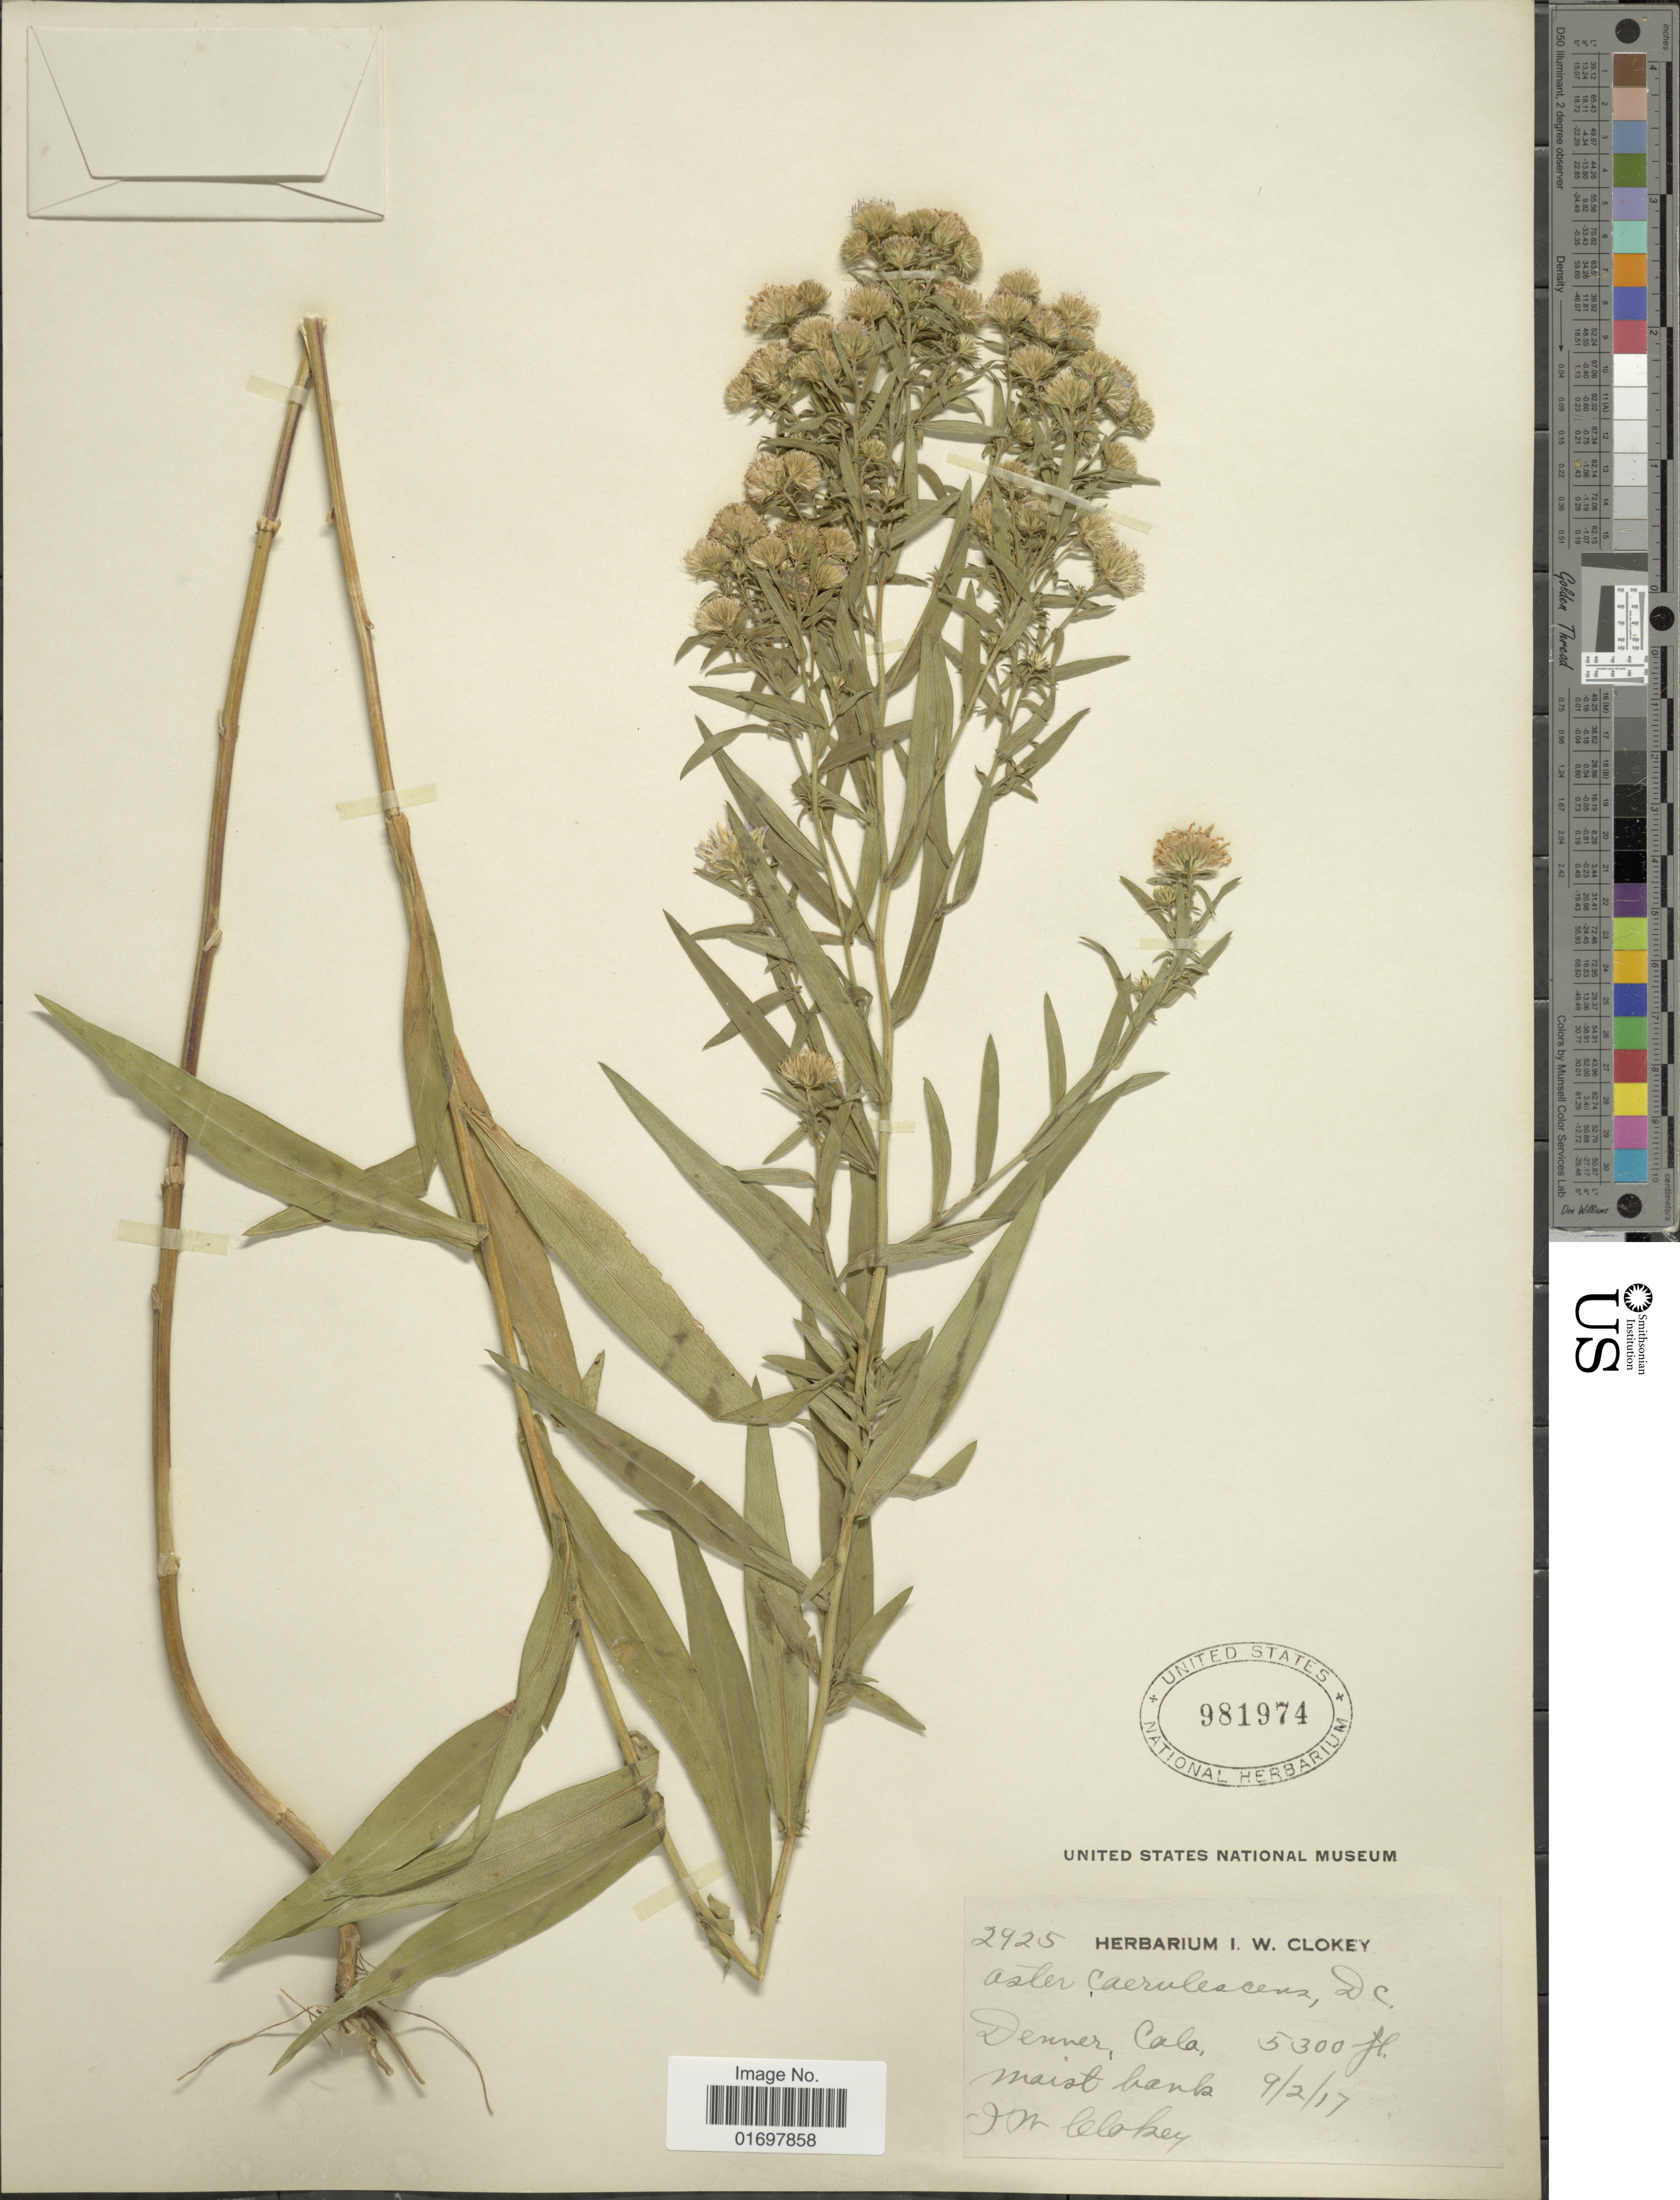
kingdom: Plantae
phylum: Tracheophyta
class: Magnoliopsida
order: Asterales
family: Asteraceae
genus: Symphyotrichum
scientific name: Symphyotrichum lanceolatum var. hesperium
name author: (A. Gray) G.L. Nesom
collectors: I. W. Clokey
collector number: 2925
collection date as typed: Transcribed d/m/y: 2/9/17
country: United States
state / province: Colorado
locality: Denver, Colo.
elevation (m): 1615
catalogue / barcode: US 981974